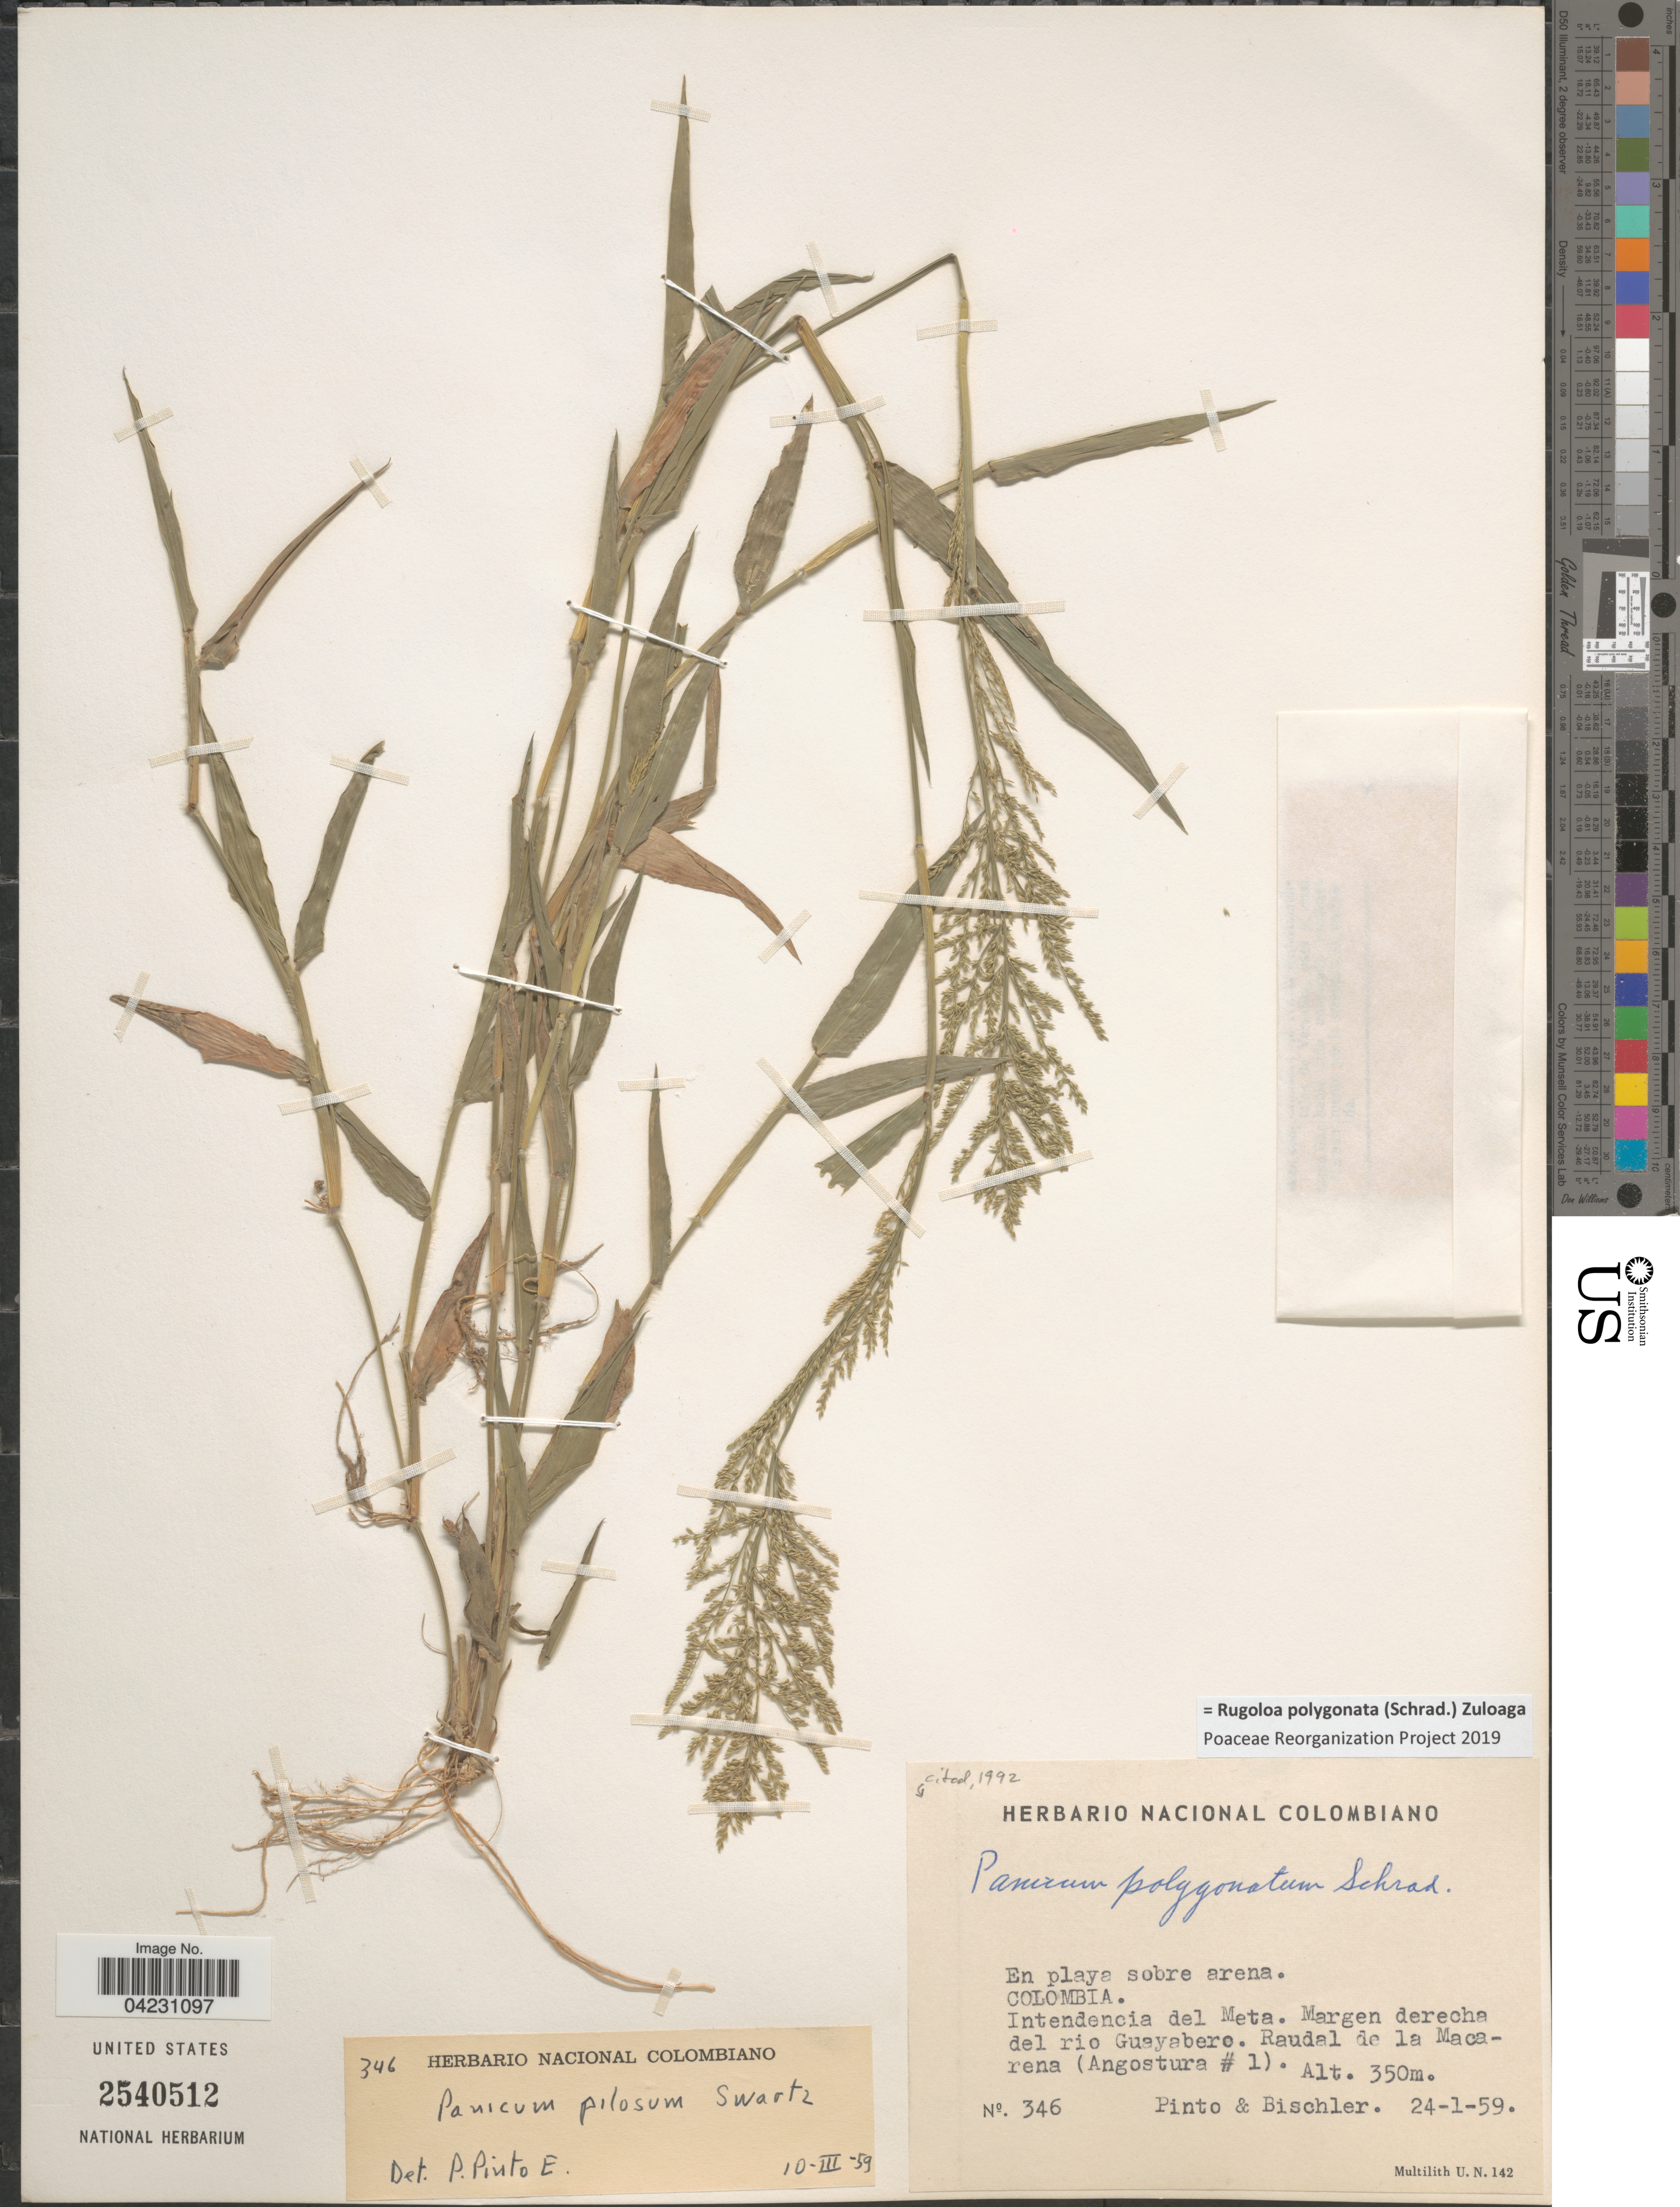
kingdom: Plantae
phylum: Tracheophyta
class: Liliopsida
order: Poales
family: Poaceae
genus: Rugoloa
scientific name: Rugoloa polygonata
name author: (Schrad.) Zuloaga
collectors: Pinto, -- & -. Bischler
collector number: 346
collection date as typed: Transcribed d/m/y: 24/1/59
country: Colombia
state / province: Meta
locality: Intendencia del Meta. Margen derecha del rio Guayabero. Raudal de la Macarena (Angostura # 1).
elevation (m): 350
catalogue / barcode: US 2540512